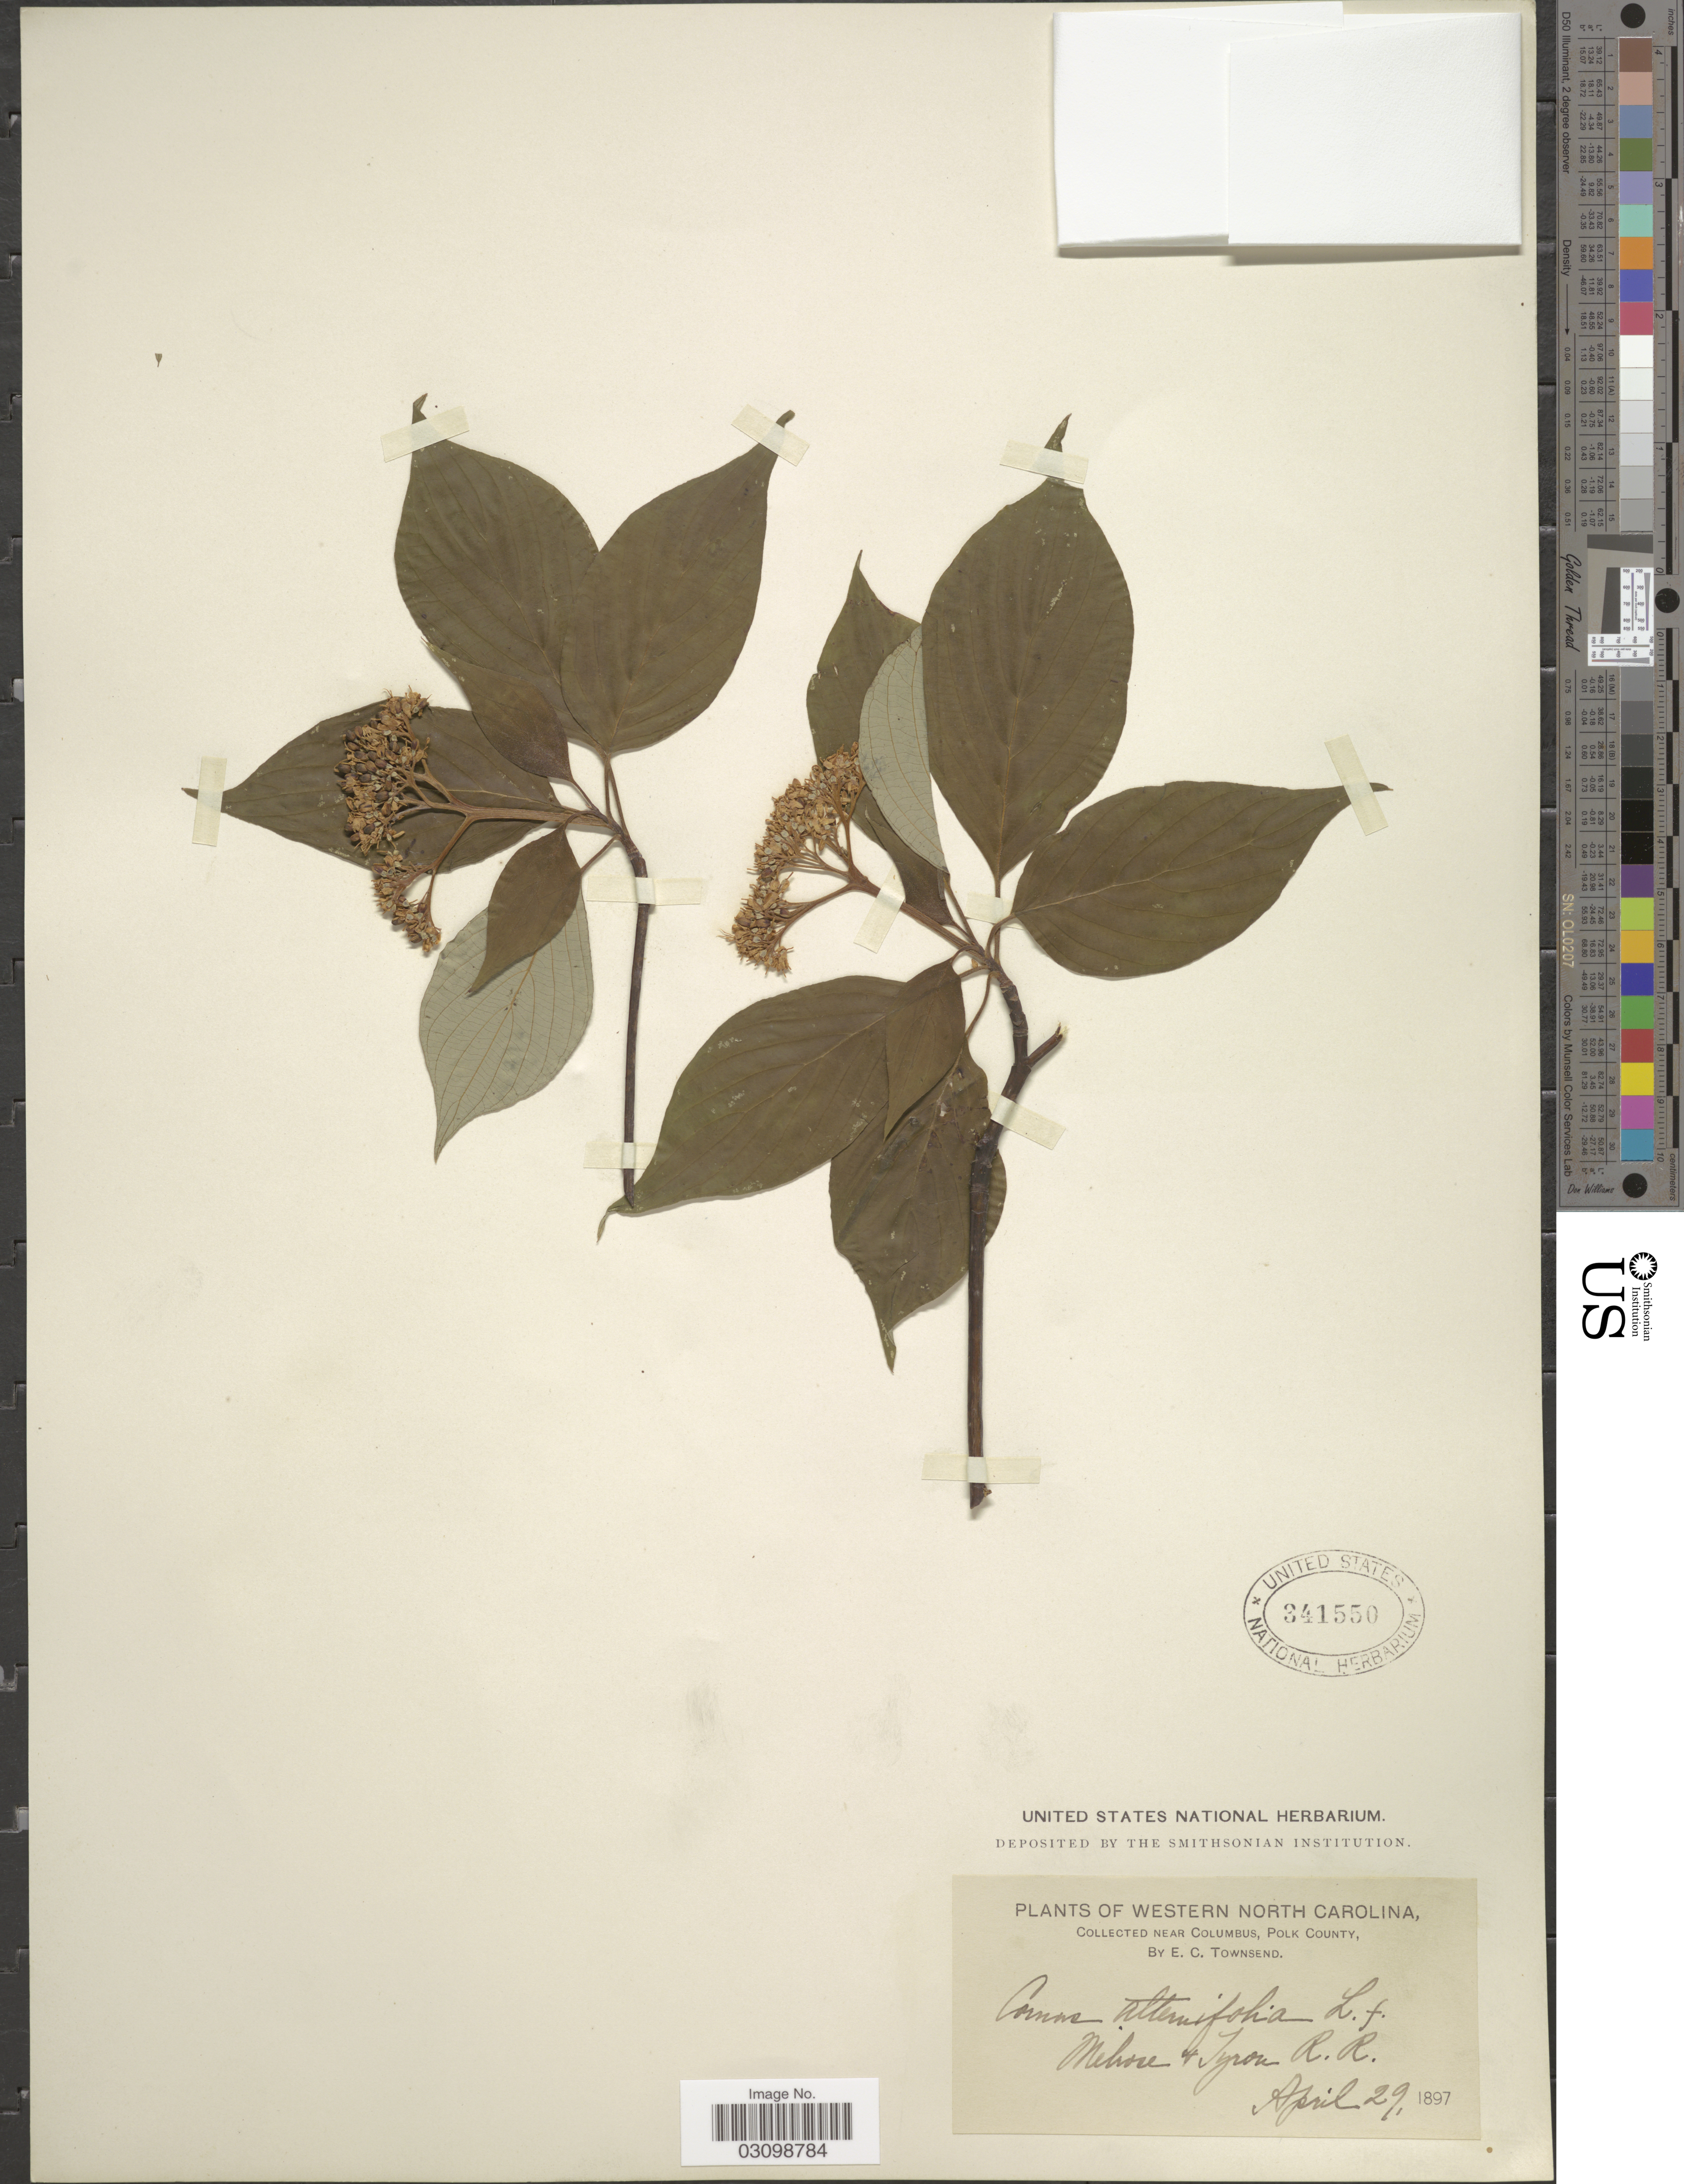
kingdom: Plantae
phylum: Tracheophyta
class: Magnoliopsida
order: Cornales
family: Cornaceae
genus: Cornus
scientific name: Cornus alternifolia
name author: L.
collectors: E. C. Townsend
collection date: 1897-04-29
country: United States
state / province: North Carolina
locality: Western North Carolina. Near Columbus, Polk County. Melrose & Tyron R.R.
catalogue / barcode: US 341550